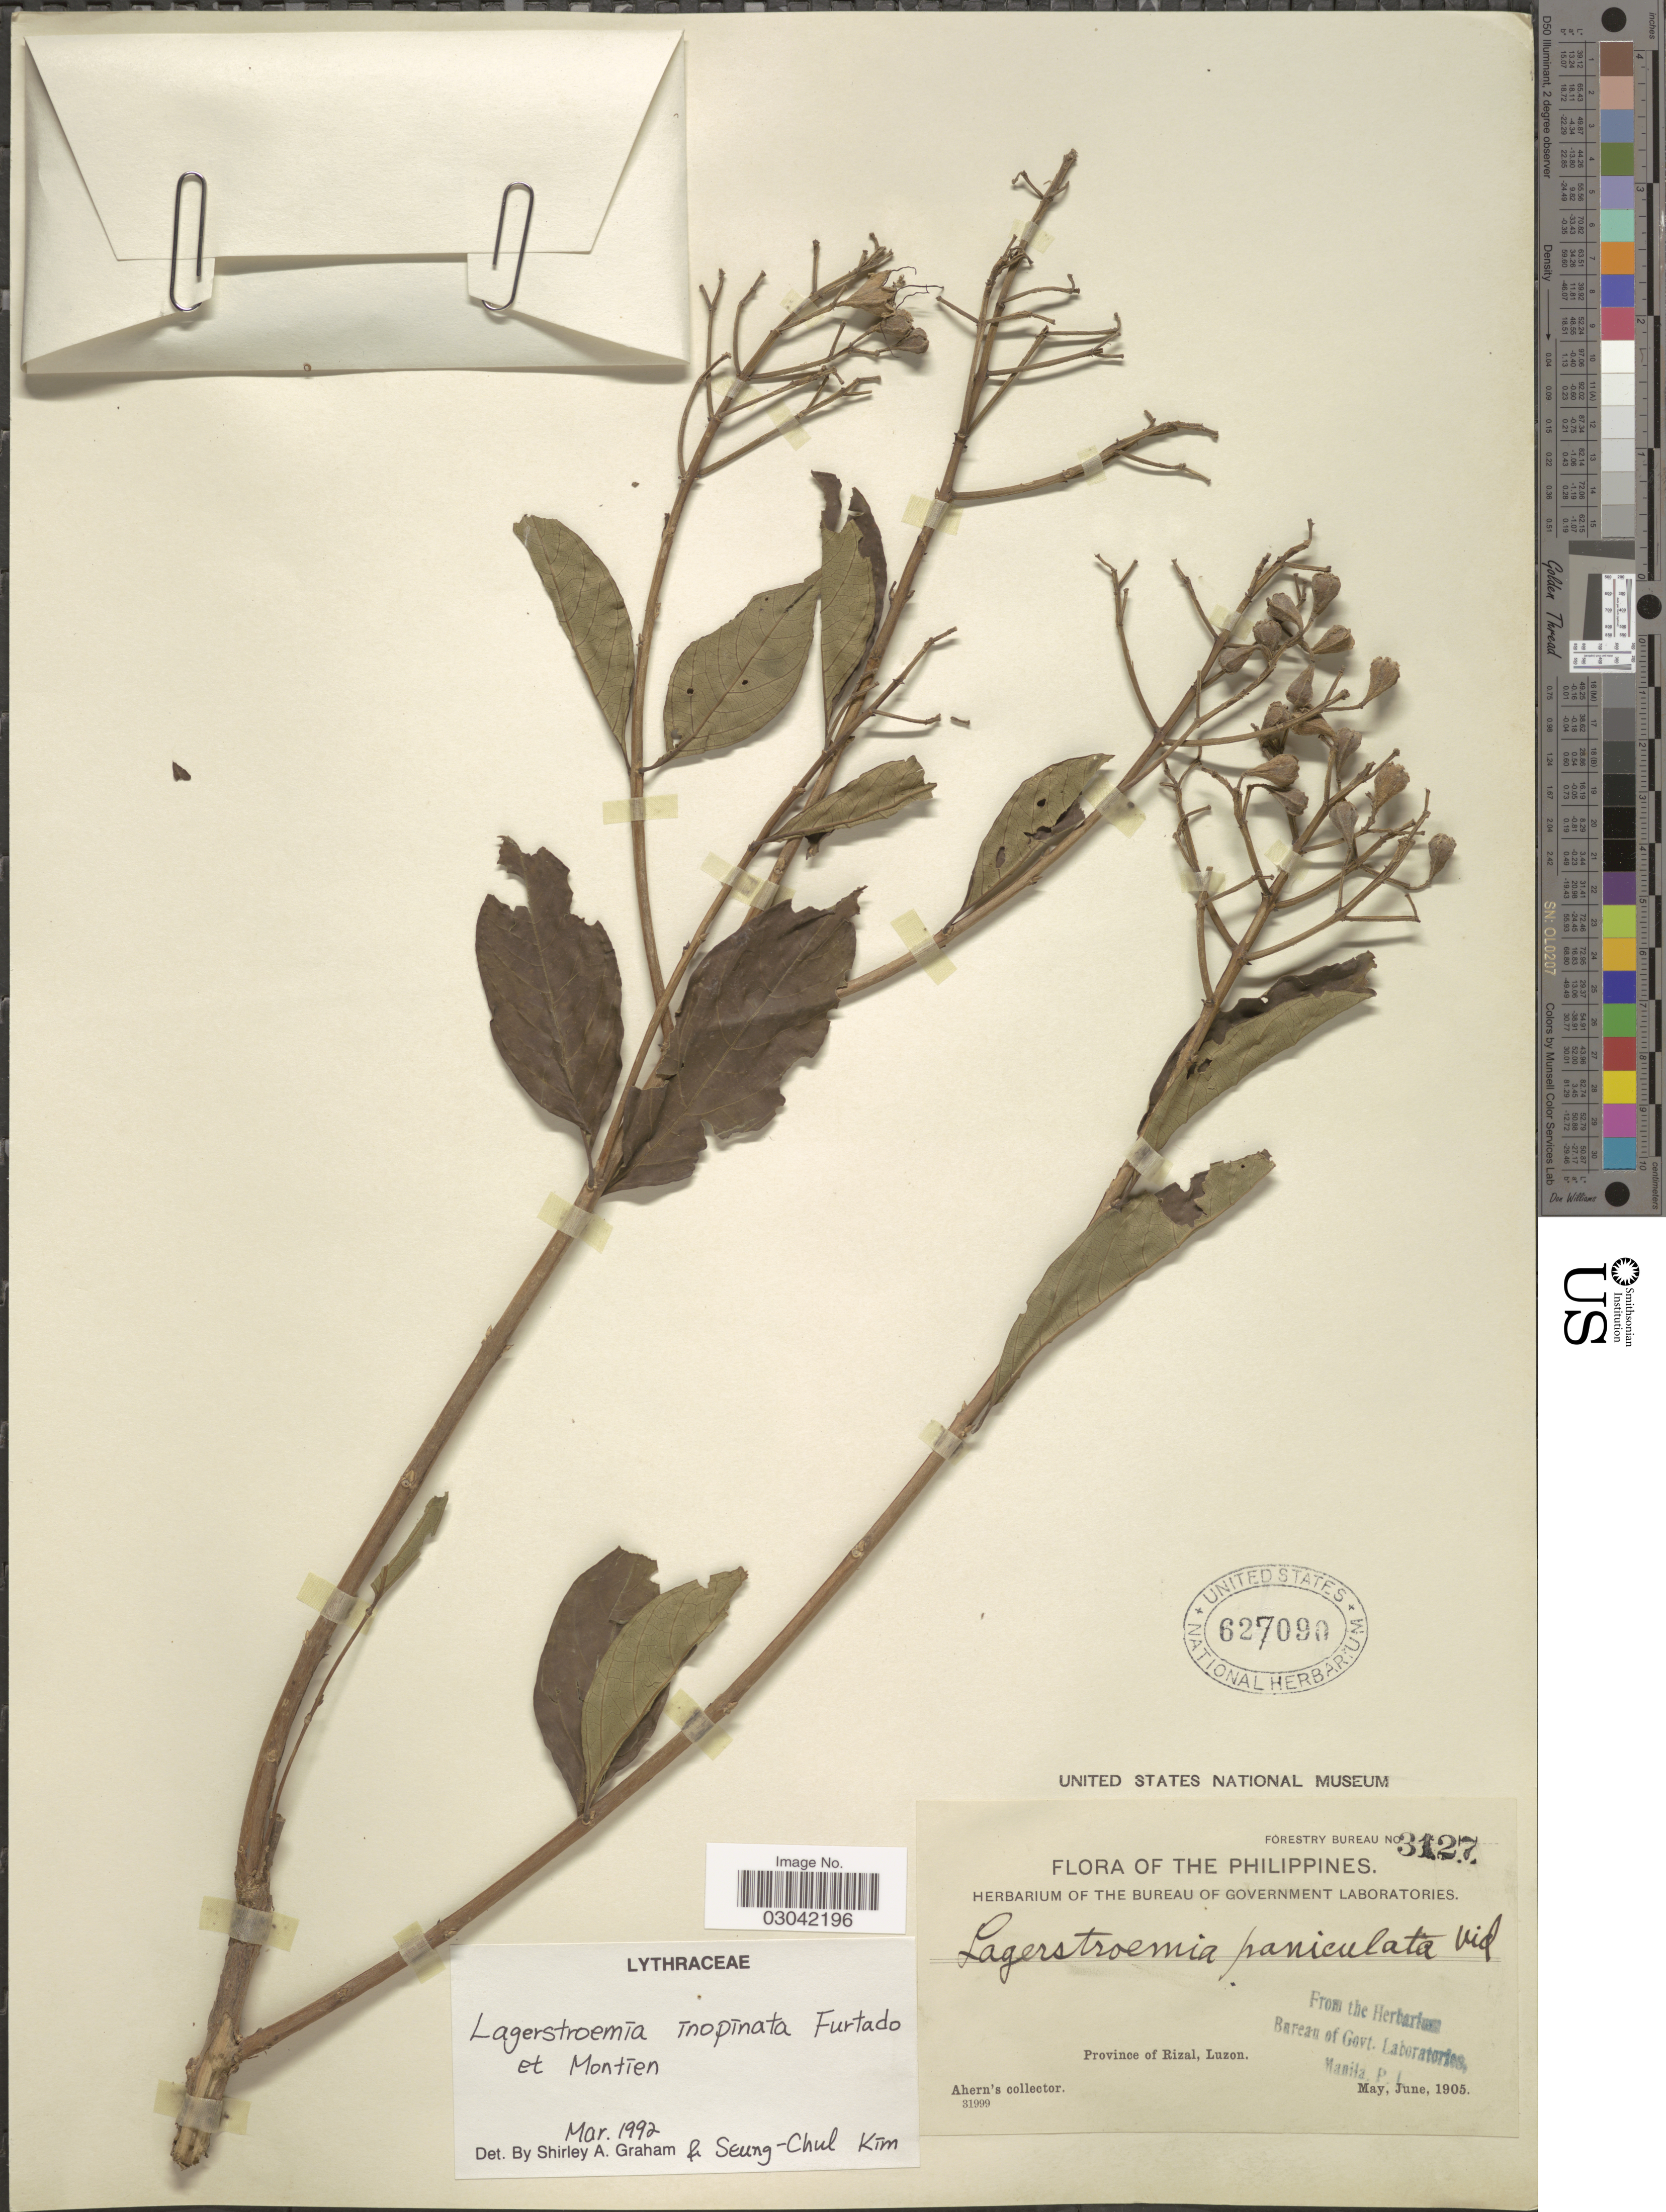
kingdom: Plantae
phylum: Tracheophyta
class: Magnoliopsida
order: Myrtales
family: Lythraceae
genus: Lagerstroemia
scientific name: Lagerstroemia inopinata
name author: Furtado & Montien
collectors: Ahern's collector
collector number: Forestry Bureau 3127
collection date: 1905-05/1905-06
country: Philippines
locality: Province of Rizal, Luzon.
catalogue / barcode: US 627090